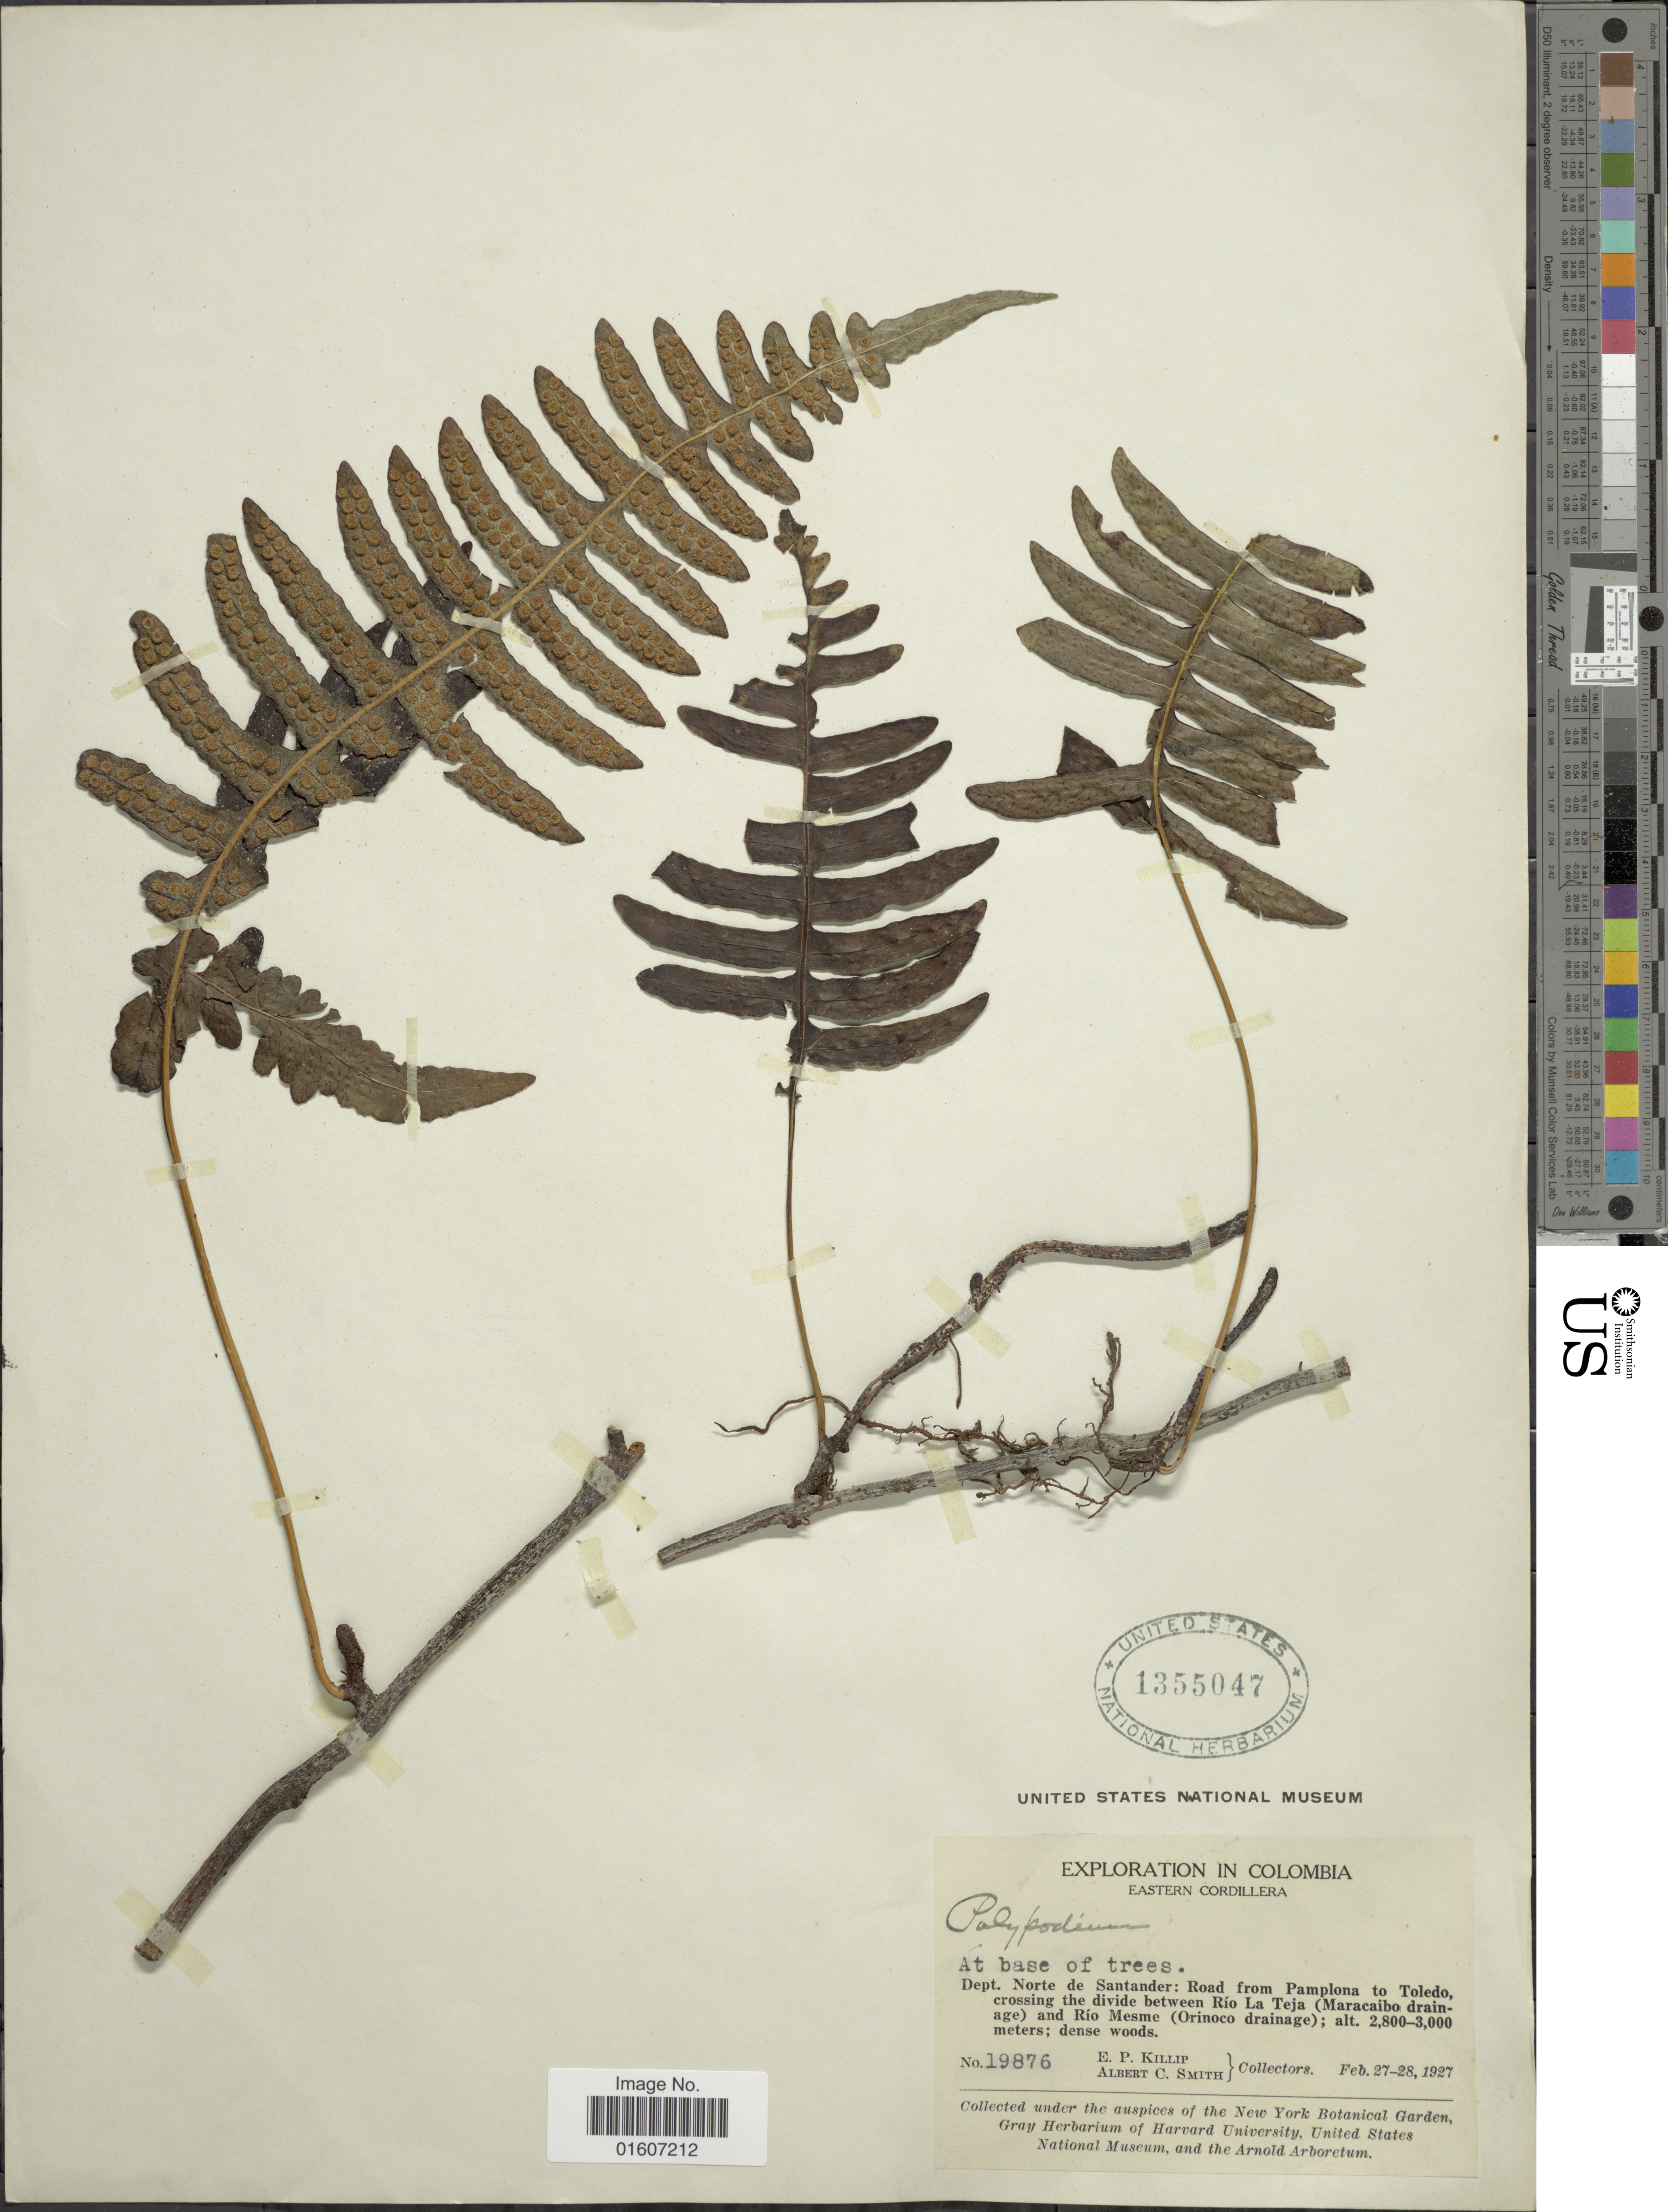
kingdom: Plantae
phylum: Tracheophyta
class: Polypodiopsida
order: Polypodiales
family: Polypodiaceae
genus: Serpocaulon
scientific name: Serpocaulon sp.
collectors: E. P. Killip & A. C. Smith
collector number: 19876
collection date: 1927-02-27/1927-02-28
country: Colombia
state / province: Norte de Santander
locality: Eastern Cordillera, Dept Norte de Santander: Road from Pamplona to Toledo, crossing the divide between Río La teja (Maracaibo drainage) and Río Mesme (Orinoco drainage)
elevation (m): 2800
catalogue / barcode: US 1355047